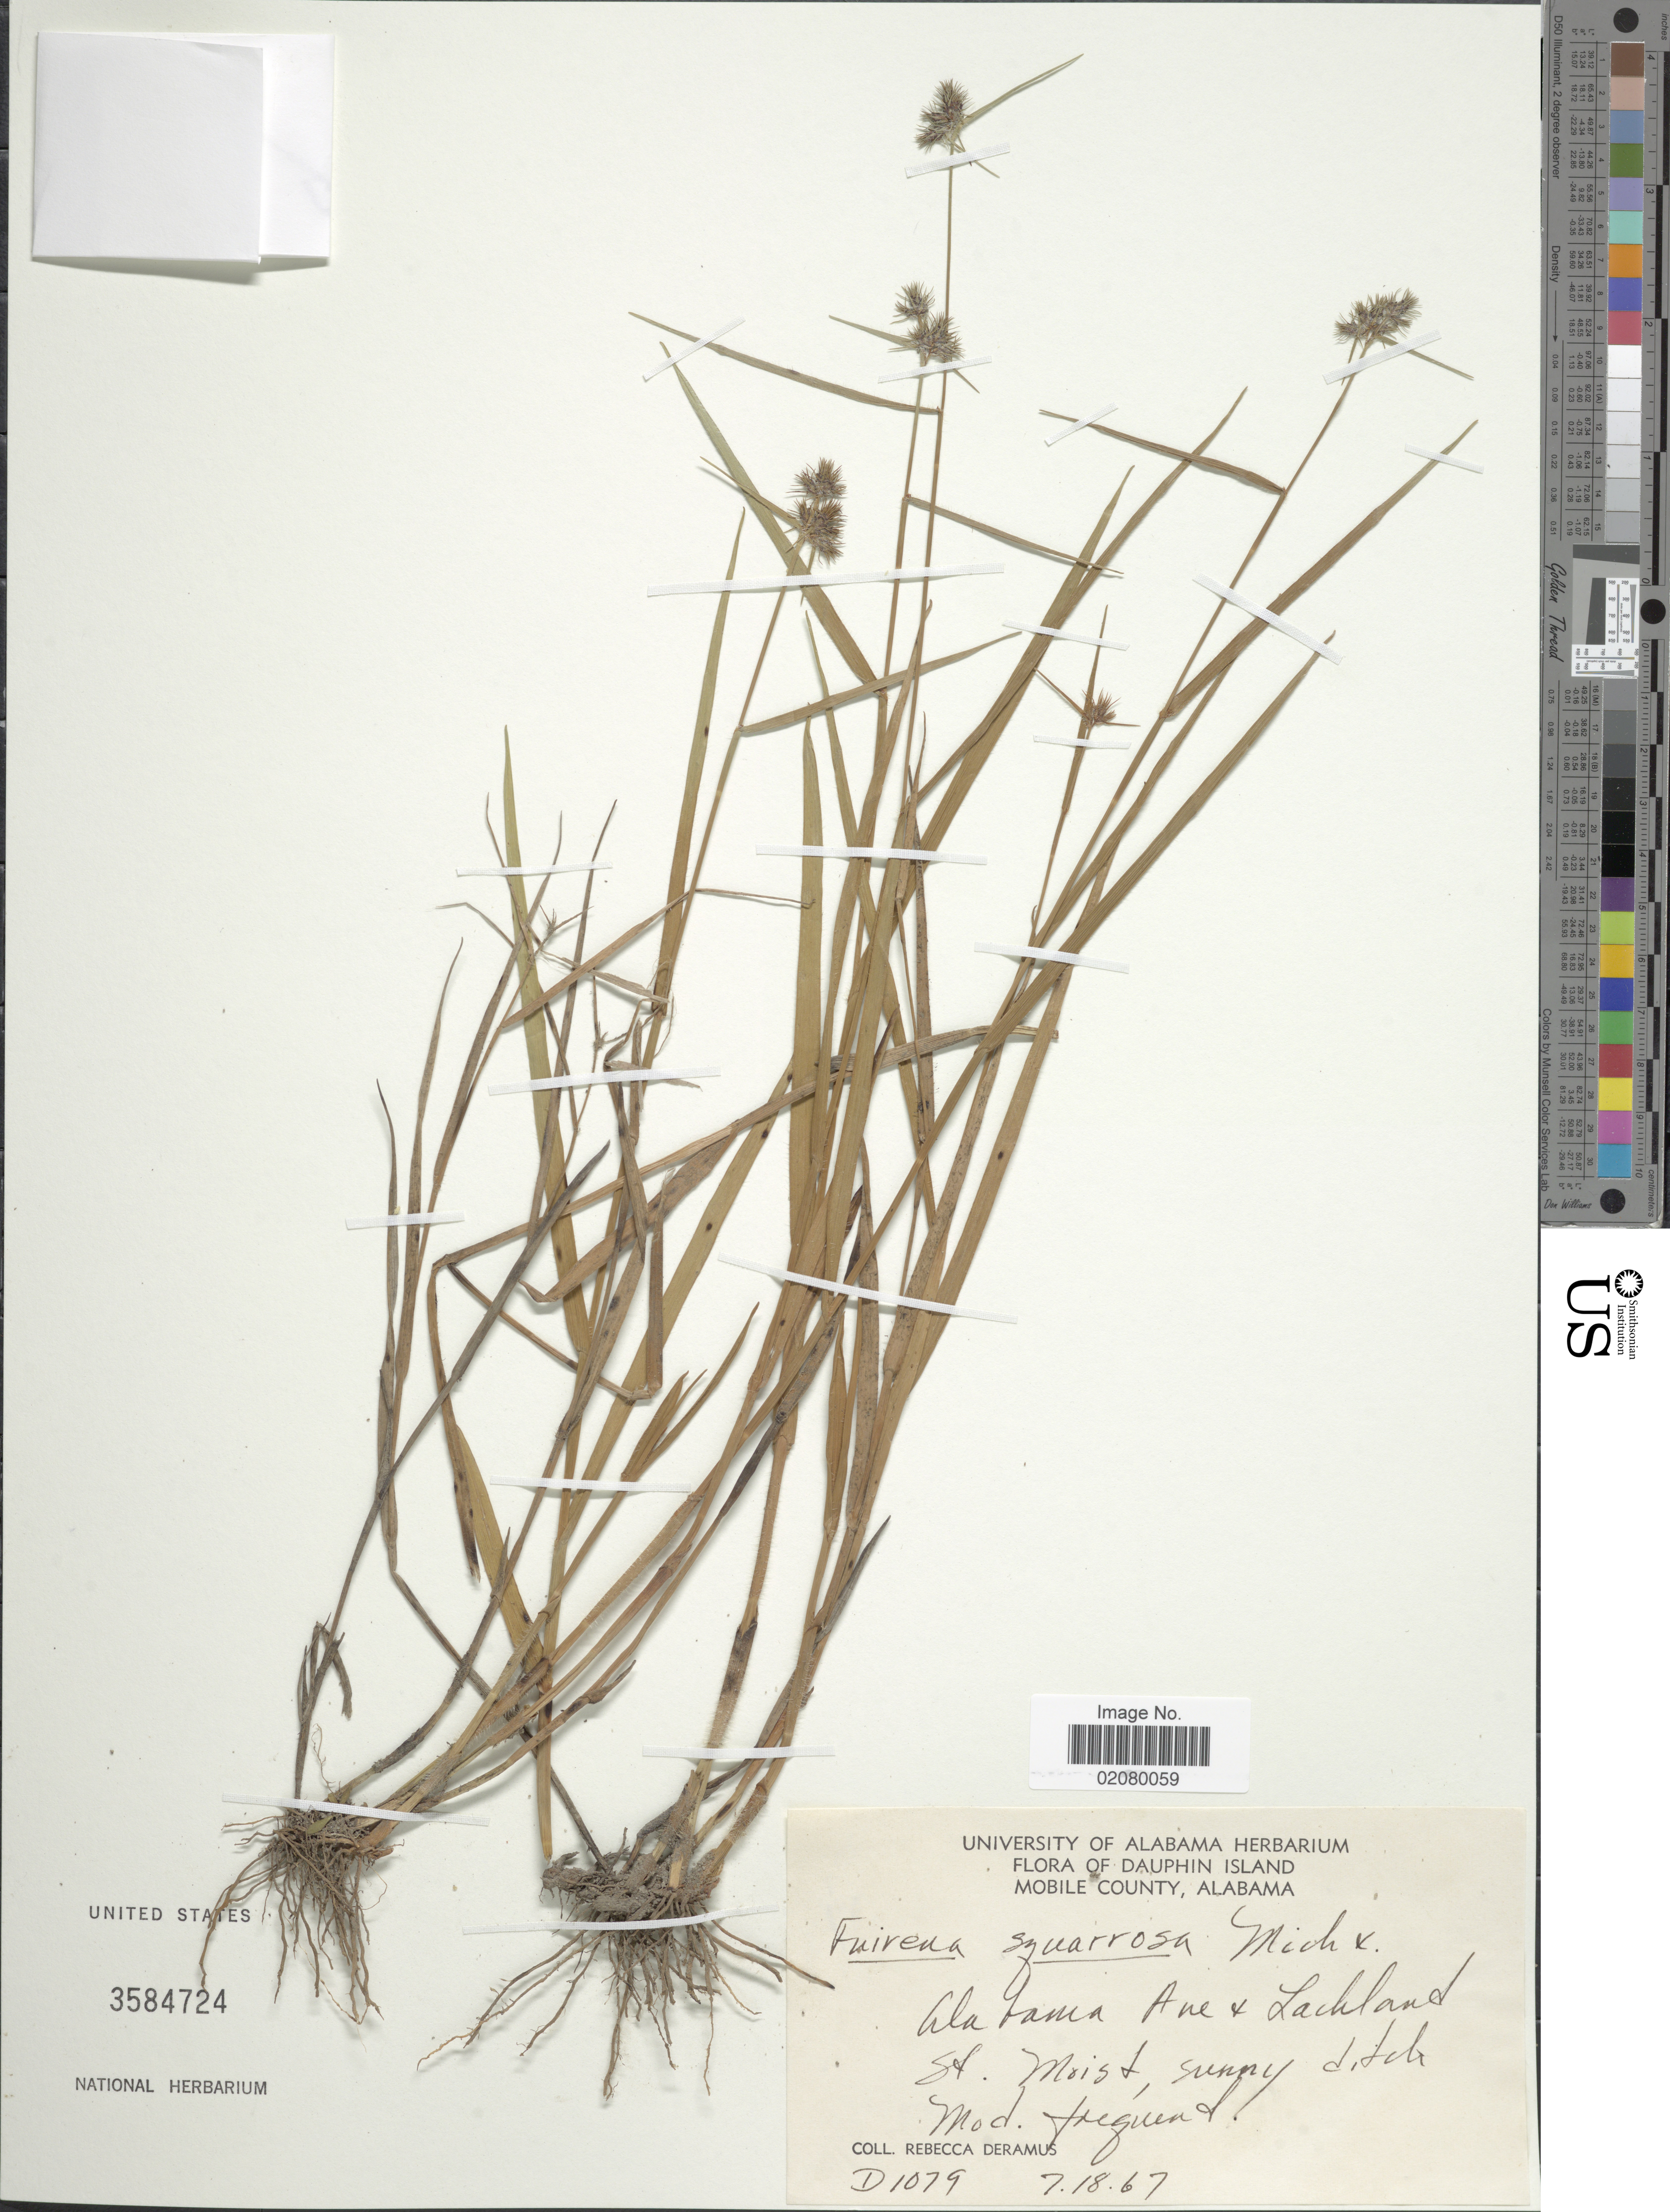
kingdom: Plantae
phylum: Tracheophyta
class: Liliopsida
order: Poales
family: Cyperaceae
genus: Fuirena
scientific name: Fuirena squarrosa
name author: Michx.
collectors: R. Deramus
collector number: D1079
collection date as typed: Transcribed d/m/y: 18/7/67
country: United States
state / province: Alabama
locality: Dauphin Island, Mobile County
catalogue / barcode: US 3584724